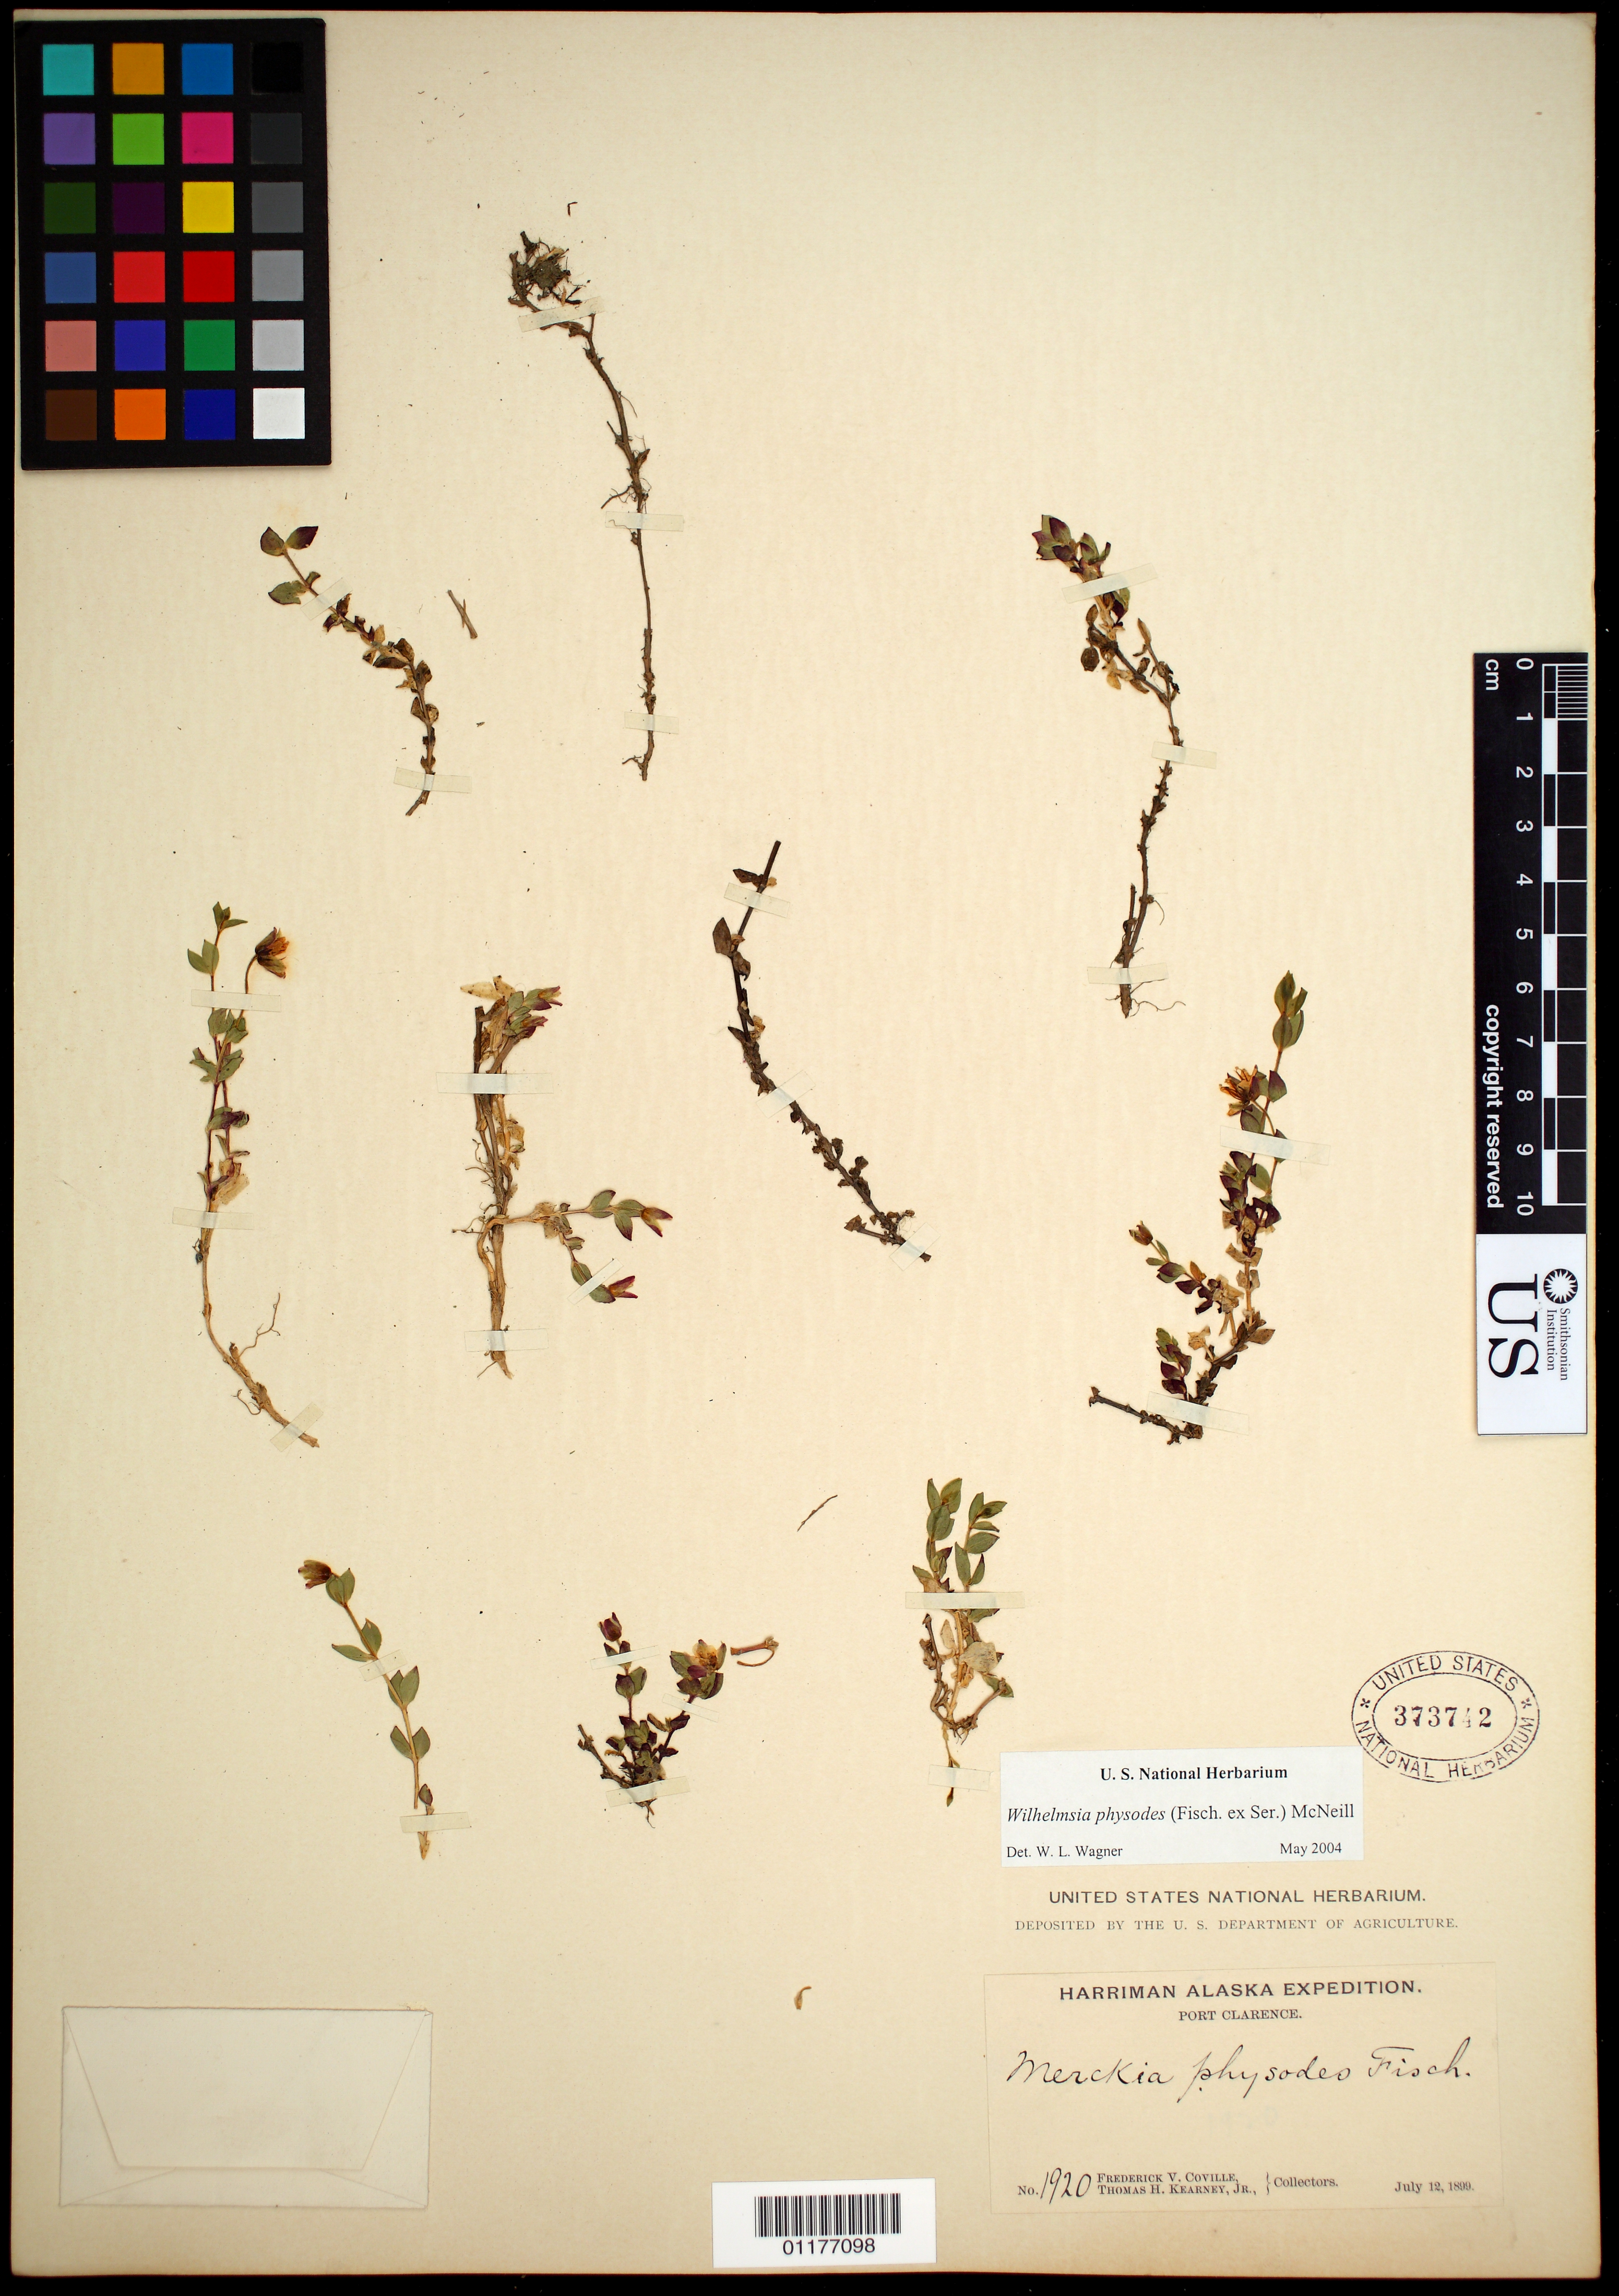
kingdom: Plantae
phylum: Tracheophyta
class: Magnoliopsida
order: Caryophyllales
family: Caryophyllaceae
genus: Wilhelmsia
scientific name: Wilhelmsia physodes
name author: (Fisch. ex Ser.) McNeill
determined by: Wagner, W. L., (BOT), Smithsonian Institution - National Museum of Natural History (UNITED STATES)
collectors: F. V. Coville & T. H. Kearney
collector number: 1920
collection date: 1899-07-12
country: United States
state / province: Alaska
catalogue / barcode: US 373742